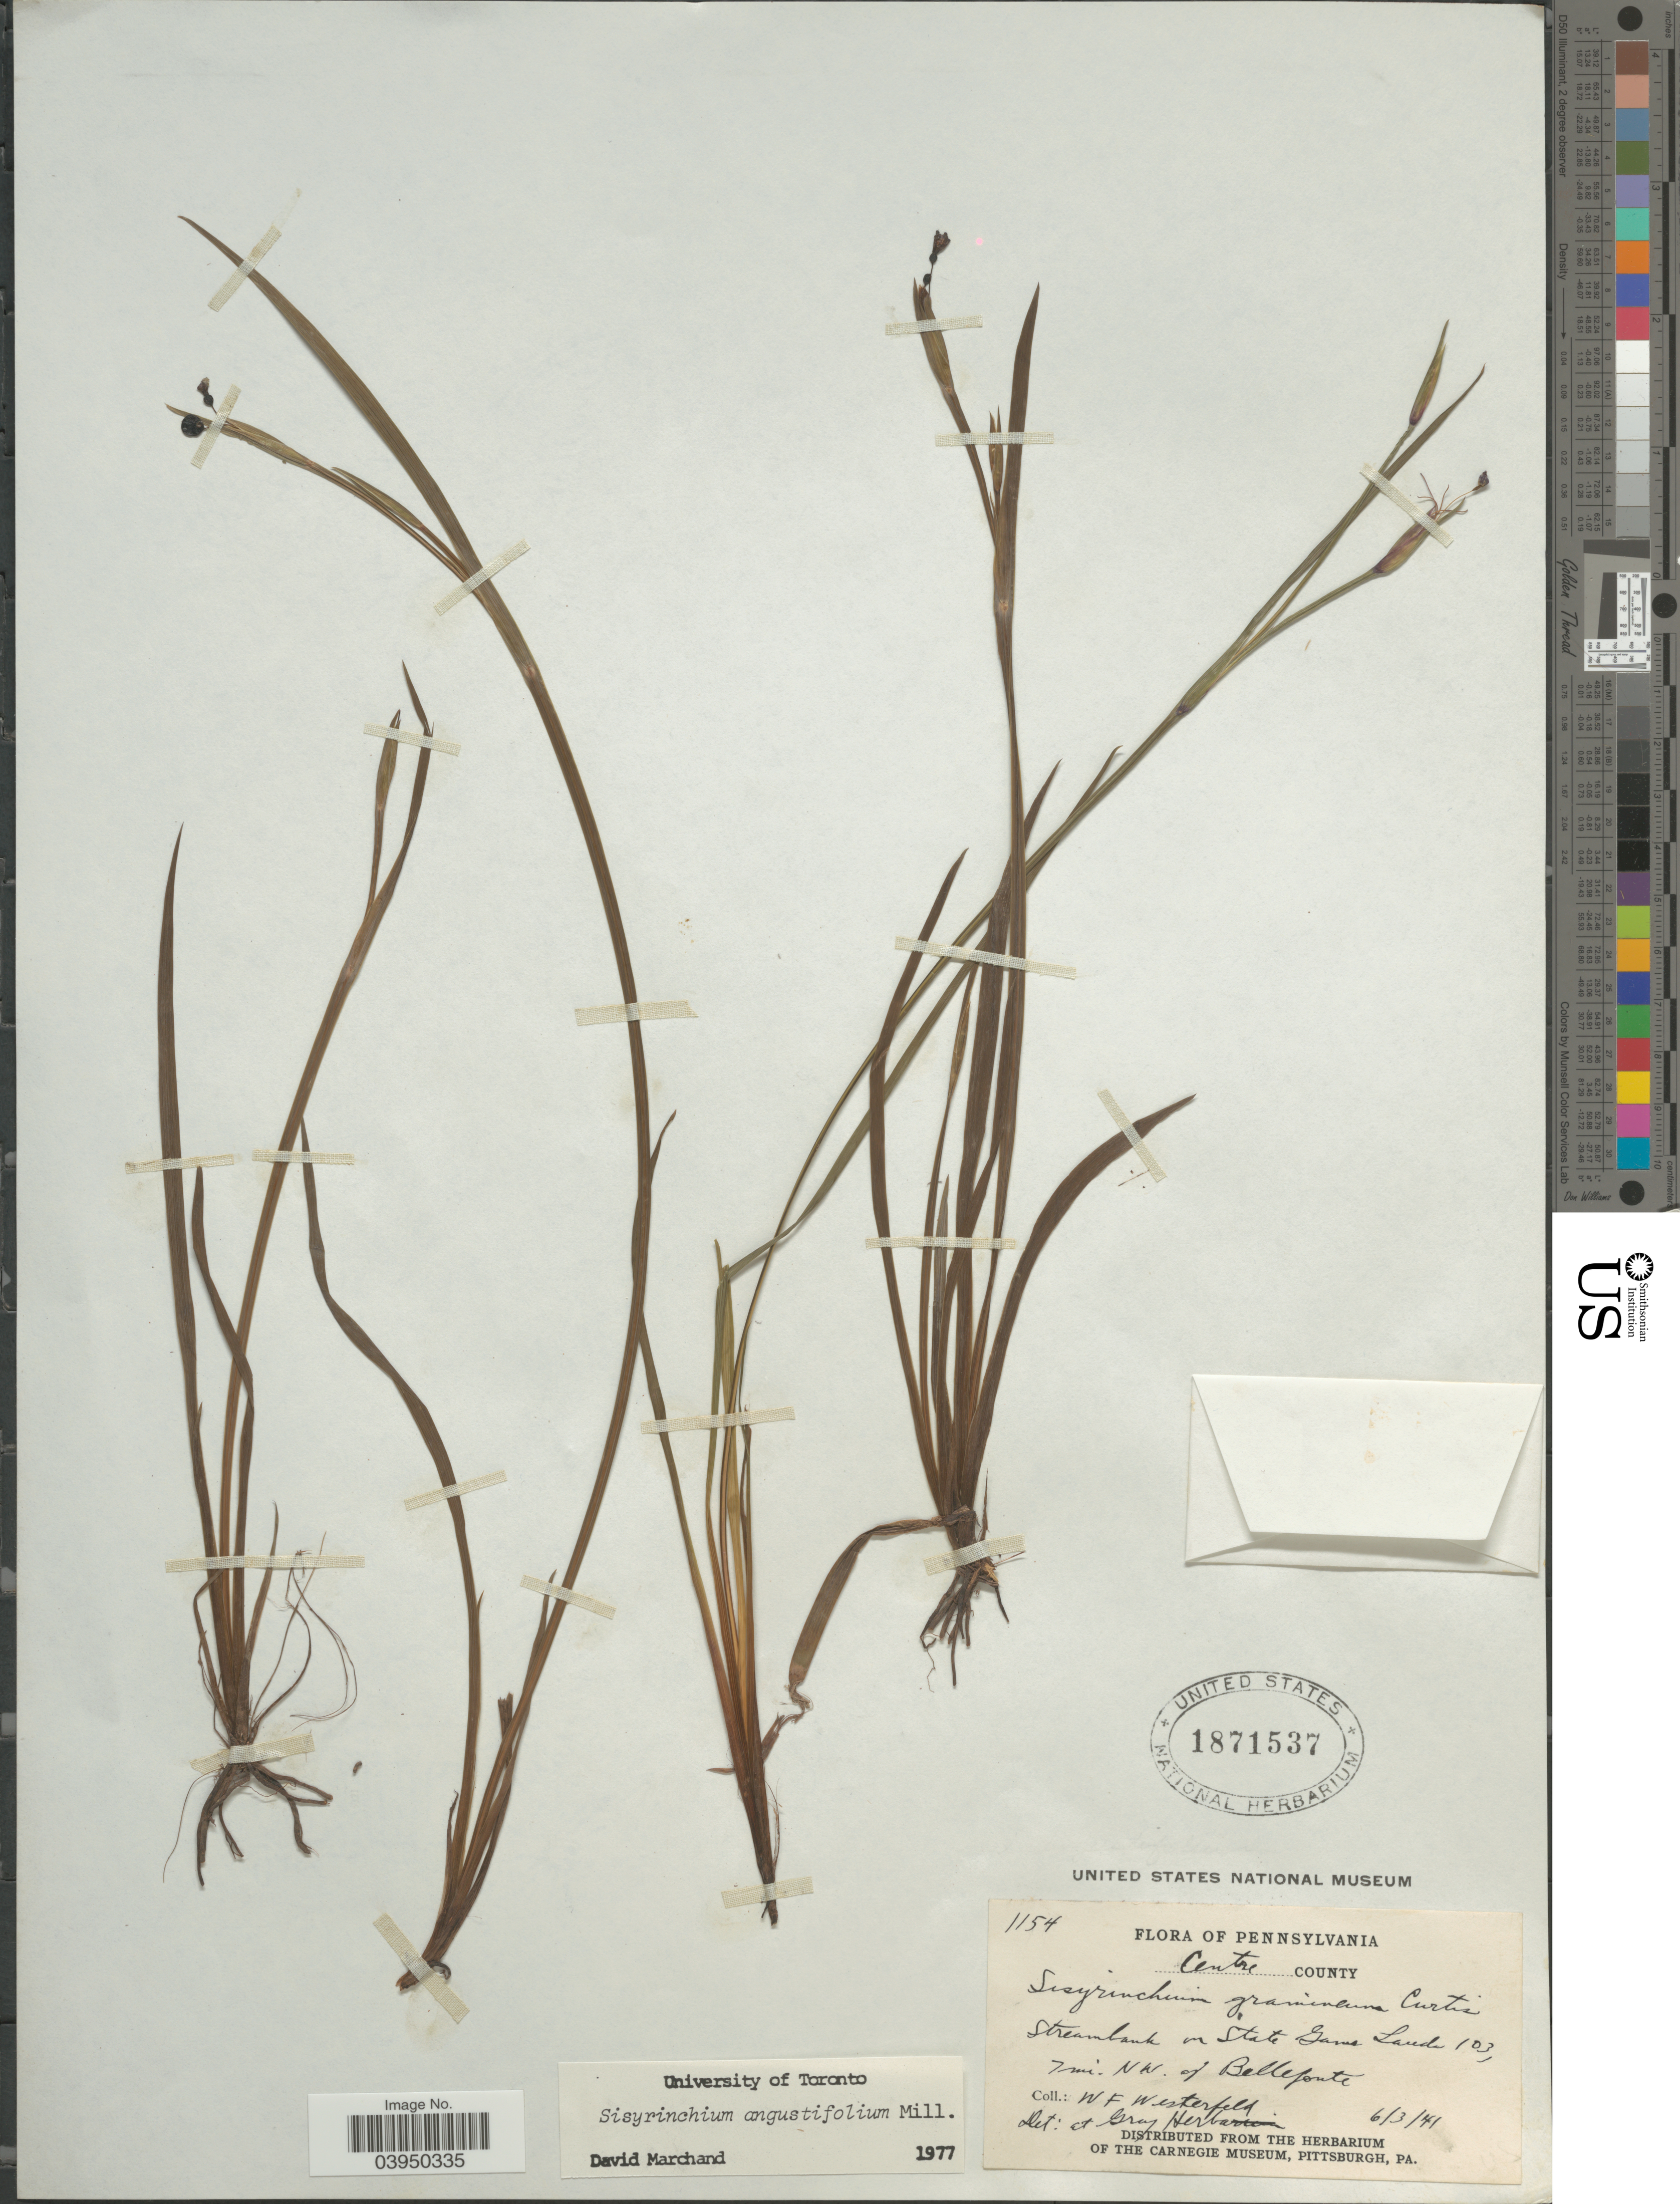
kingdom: Plantae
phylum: Tracheophyta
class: Liliopsida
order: Asparagales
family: Iridaceae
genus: Sisyrinchium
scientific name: Sisyrinchium angustifolium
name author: Mill.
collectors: W. Westerfeld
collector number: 1154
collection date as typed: Transcribed d/m/y: 3/6/41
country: United States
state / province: Pennsylvania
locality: Centre County. Streambank on State Game Lands 103, 7 mi. NW. of Belleponte.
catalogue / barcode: US 1871537